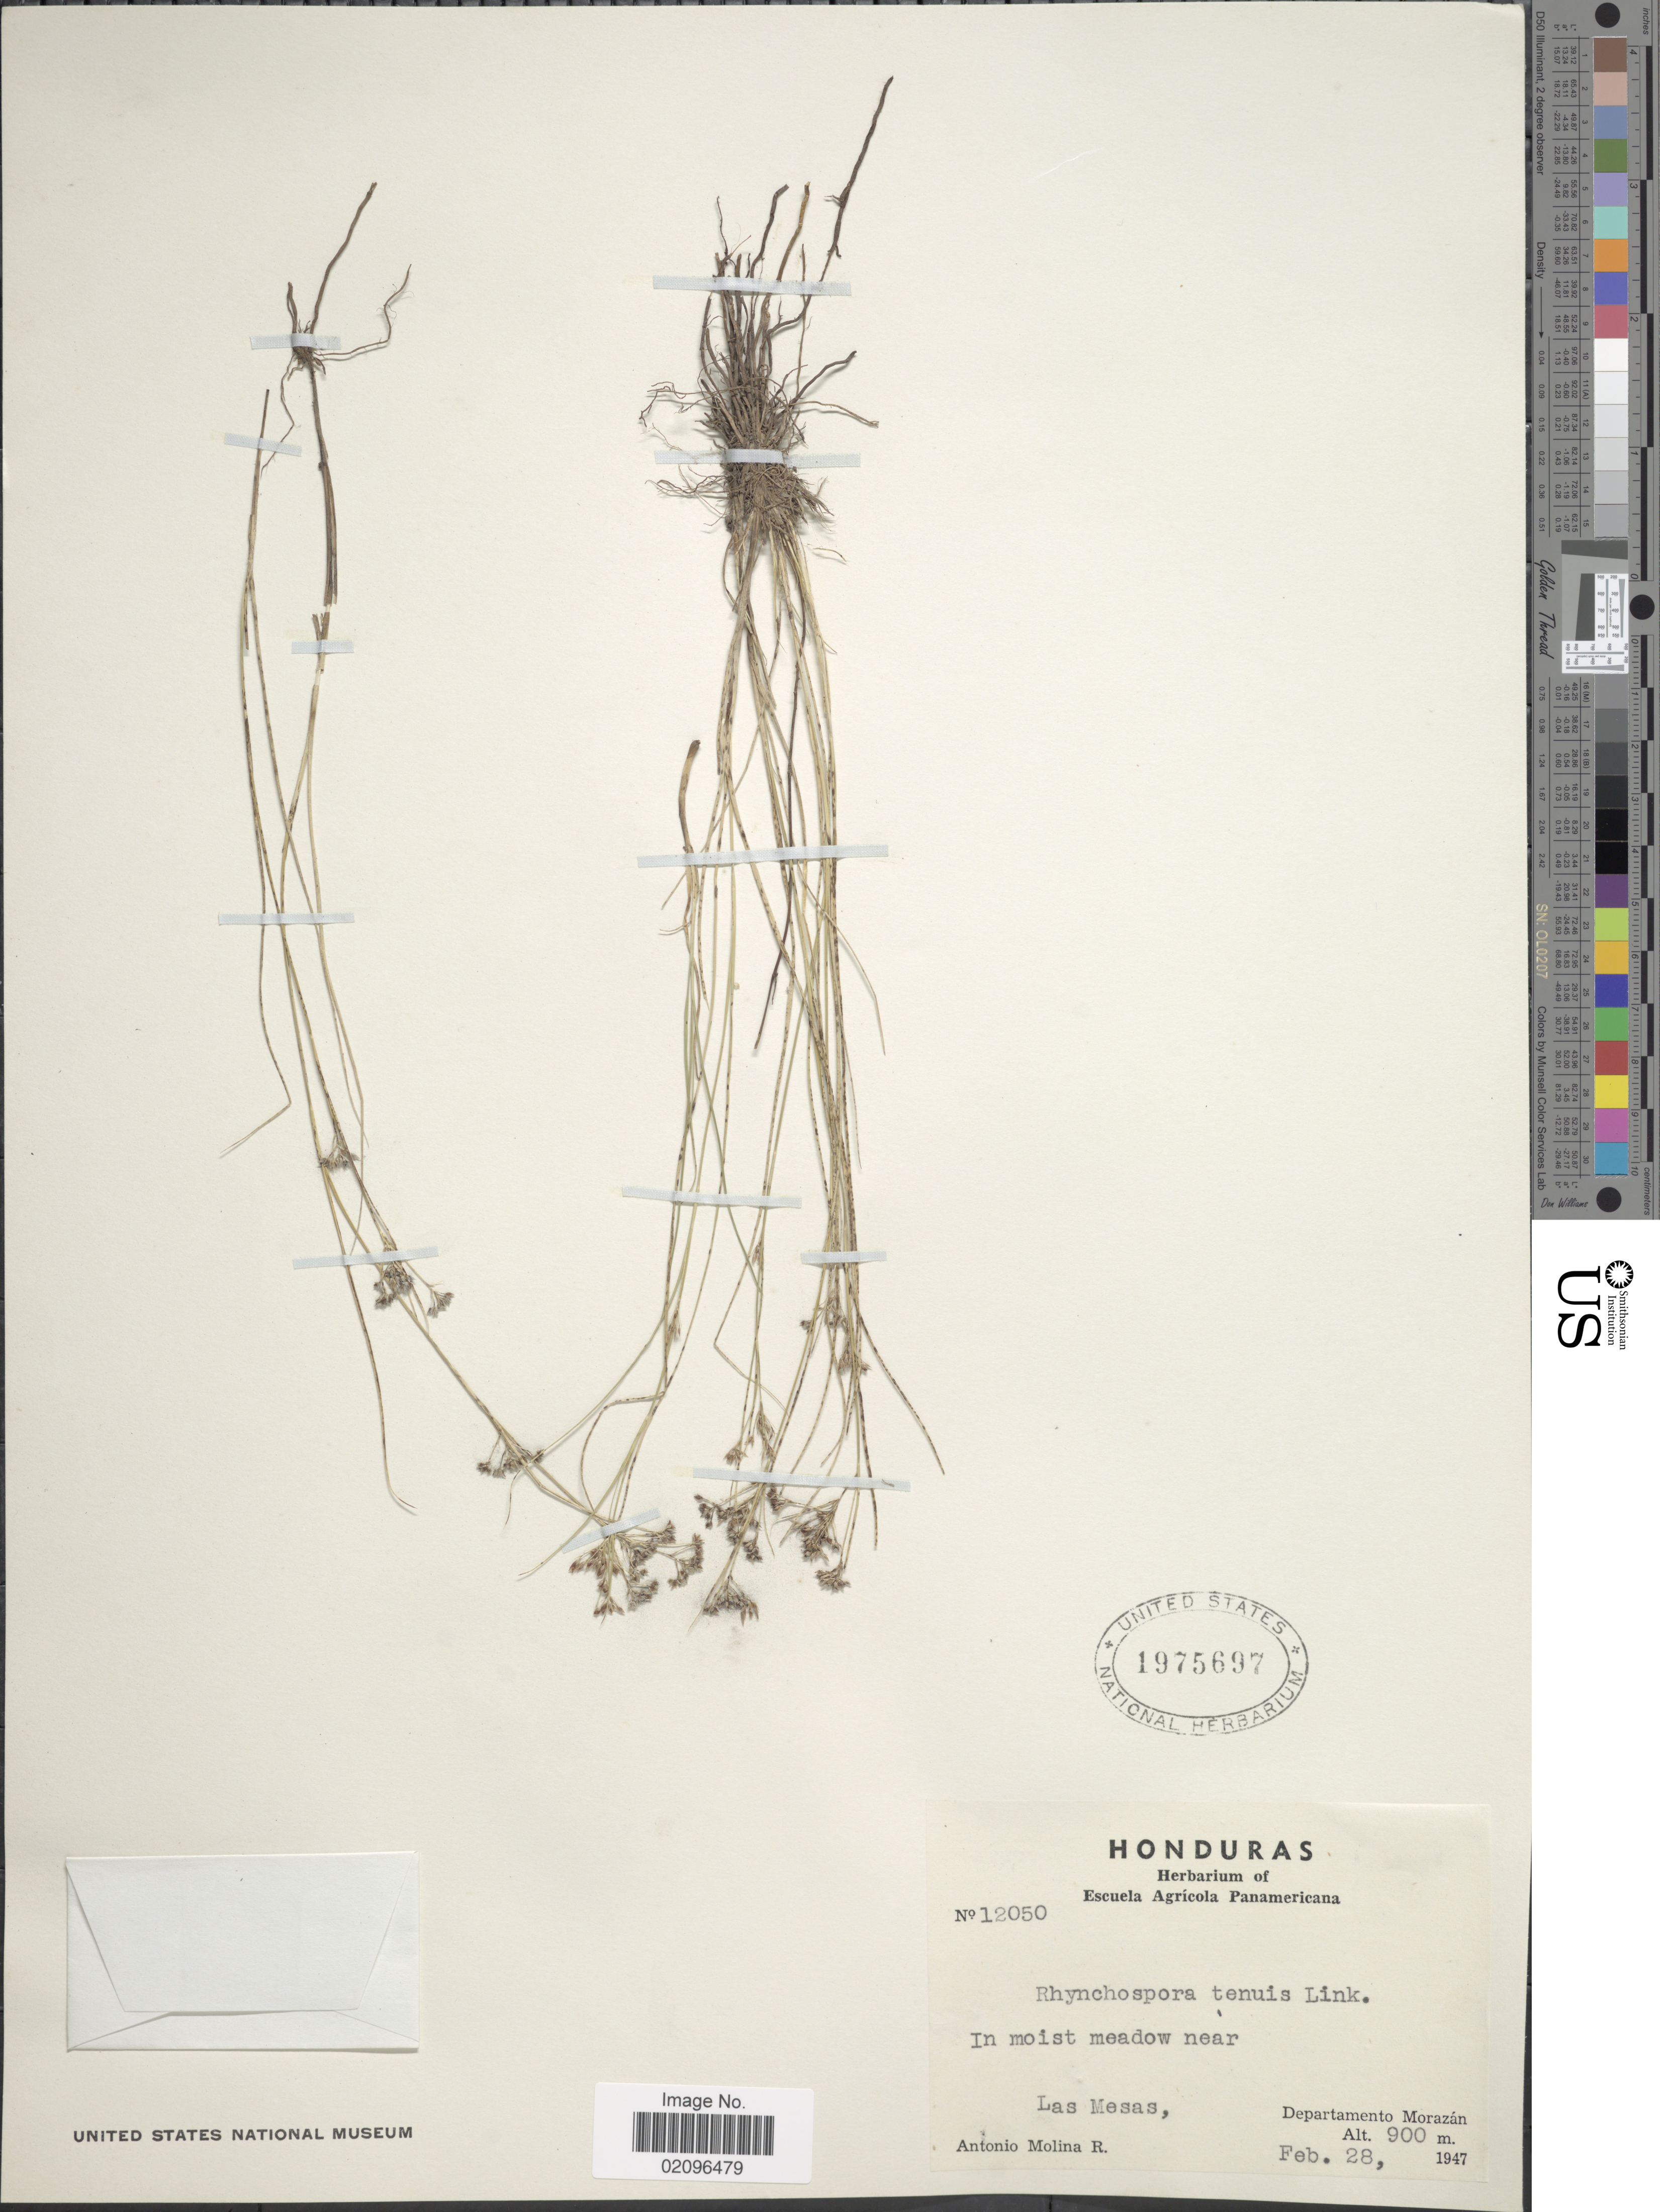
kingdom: Plantae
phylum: Tracheophyta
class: Liliopsida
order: Poales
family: Cyperaceae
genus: Rhynchospora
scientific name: Rhynchospora tenuis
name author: Link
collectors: A. Molina R.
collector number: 12050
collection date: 1947-02-28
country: Honduras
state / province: Fco. Morazán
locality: In moist meadow near Las Mesas, Departamento Morazan.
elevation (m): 900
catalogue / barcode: US 1975697